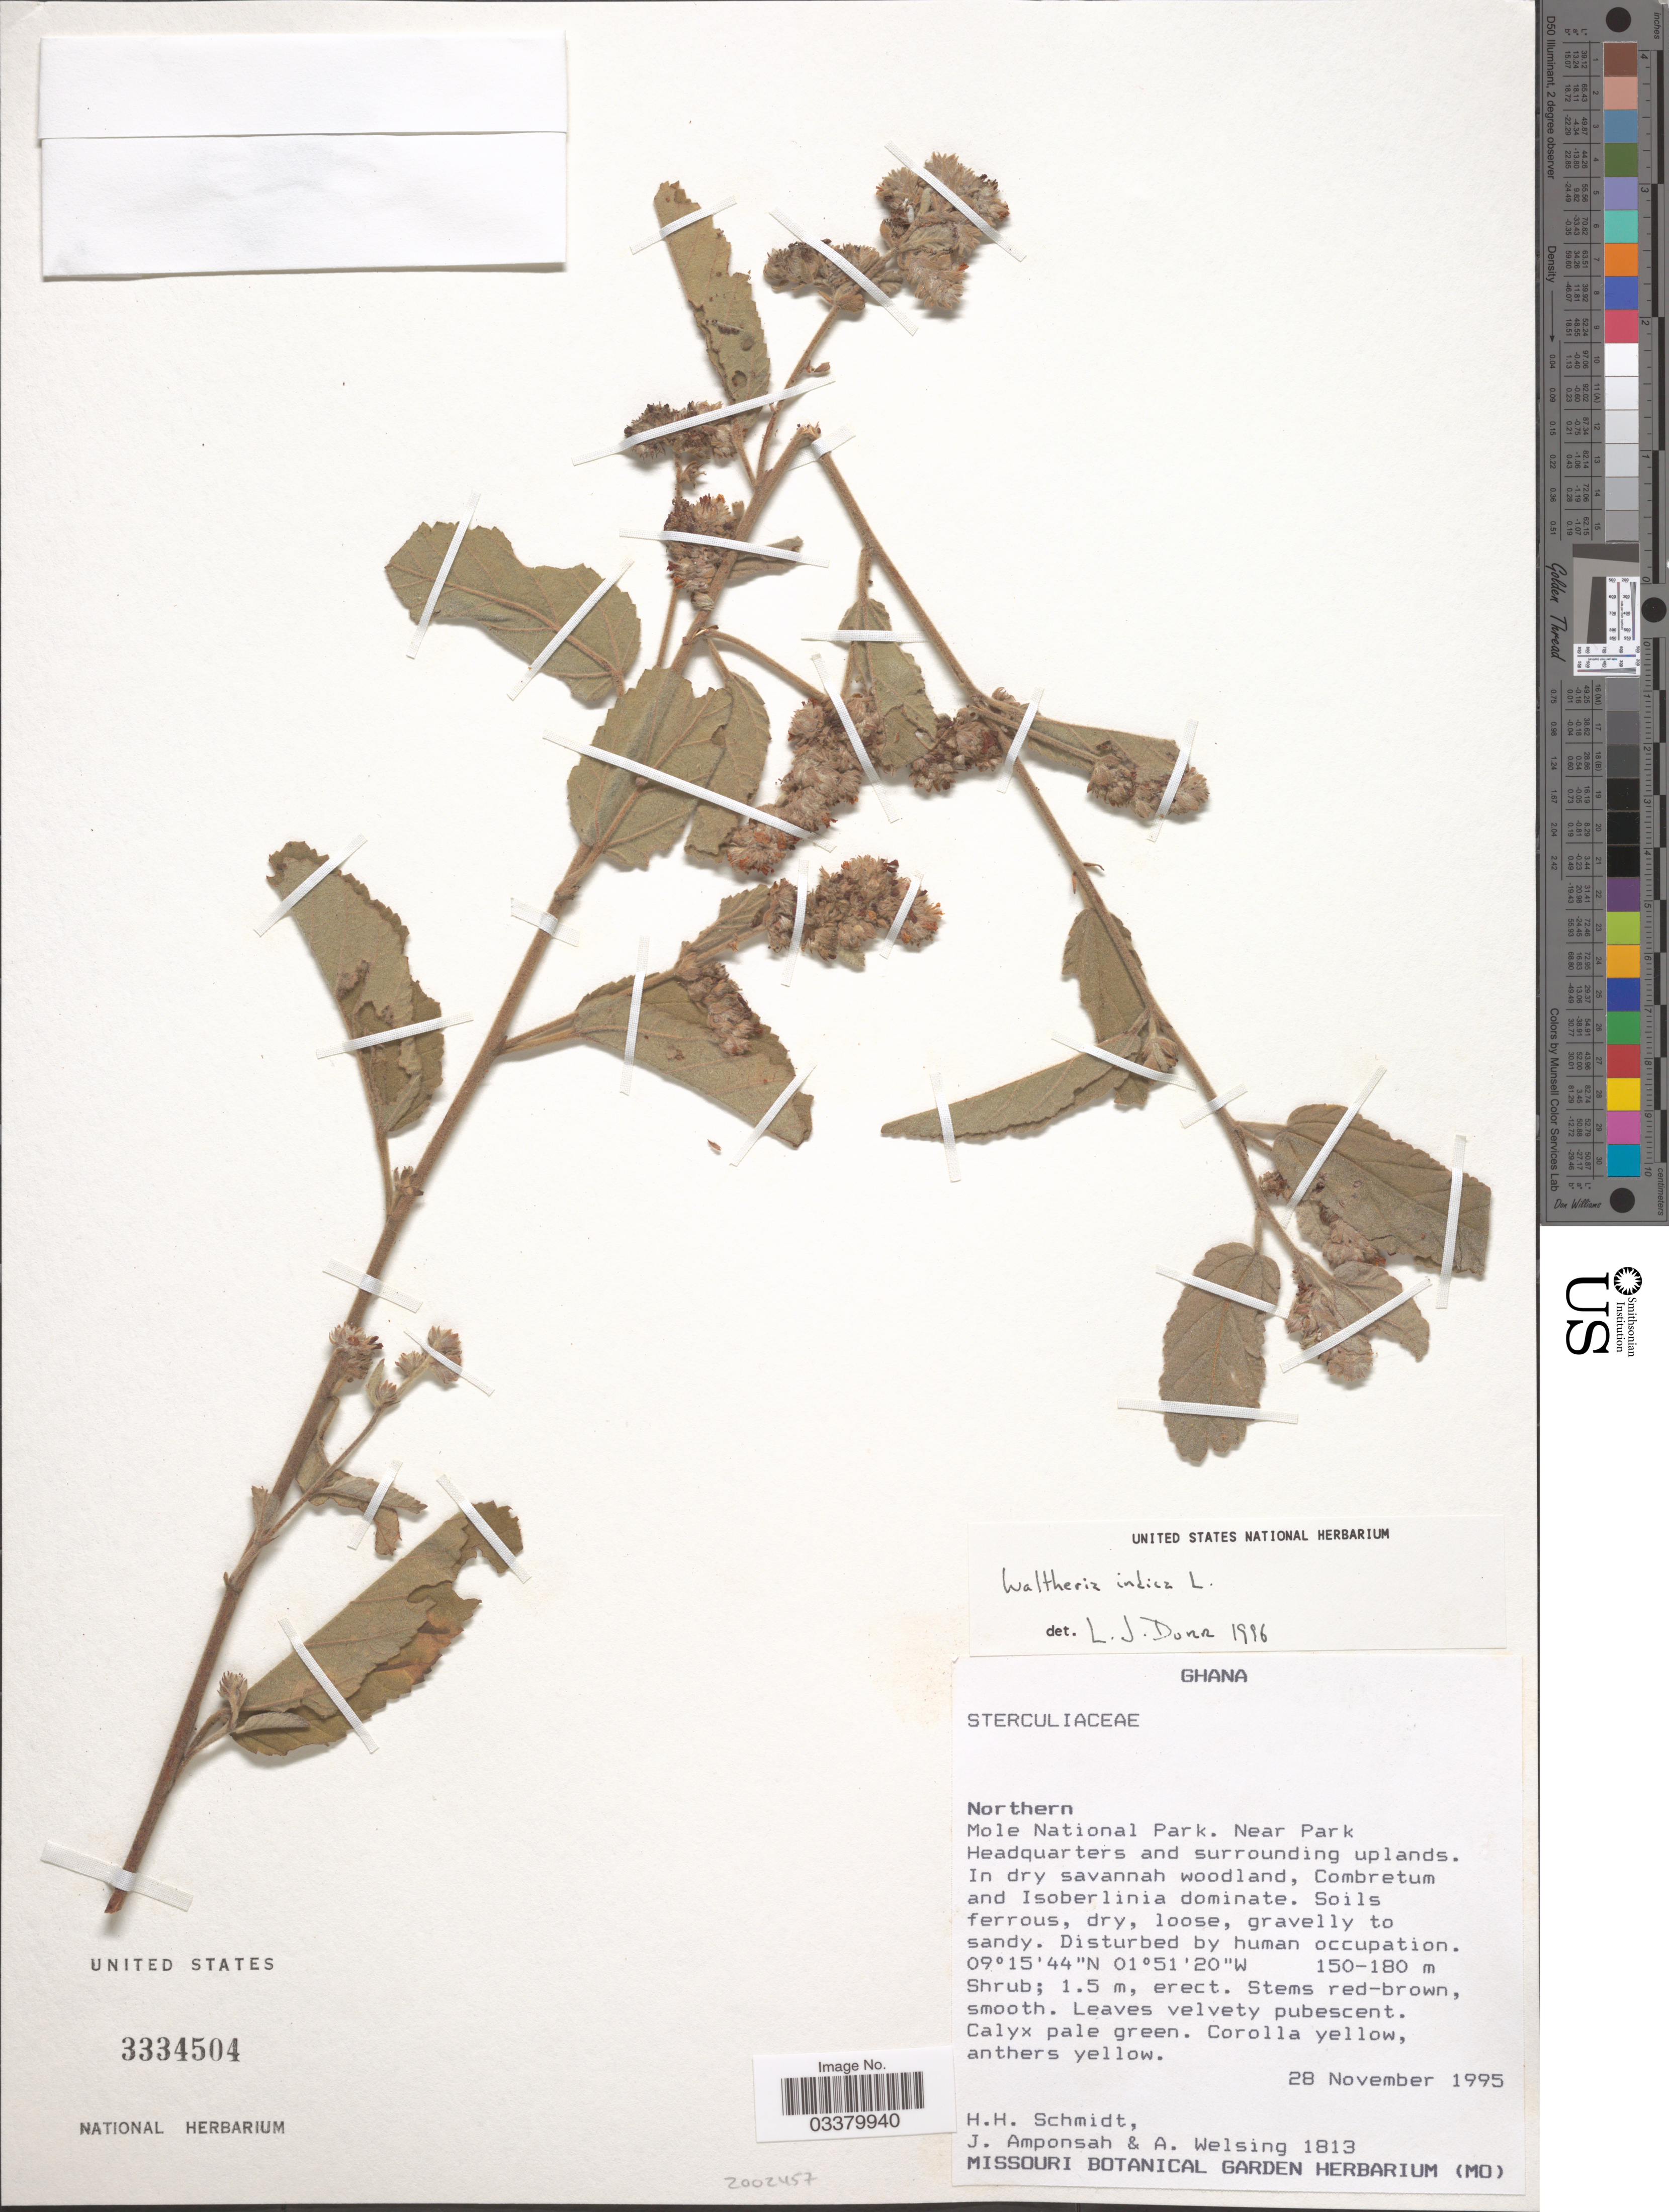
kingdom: Plantae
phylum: Tracheophyta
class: Magnoliopsida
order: Malvales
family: Malvaceae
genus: Waltheria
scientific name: Waltheria indica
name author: L.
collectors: H. H. Schmidt, J. Amponsah & A. Welsing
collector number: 1813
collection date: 1995-11-28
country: Ghana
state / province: Northern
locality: Mole National Park. Near Park Headquarters and surrounding uplands.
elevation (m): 150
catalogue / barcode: US 3334504